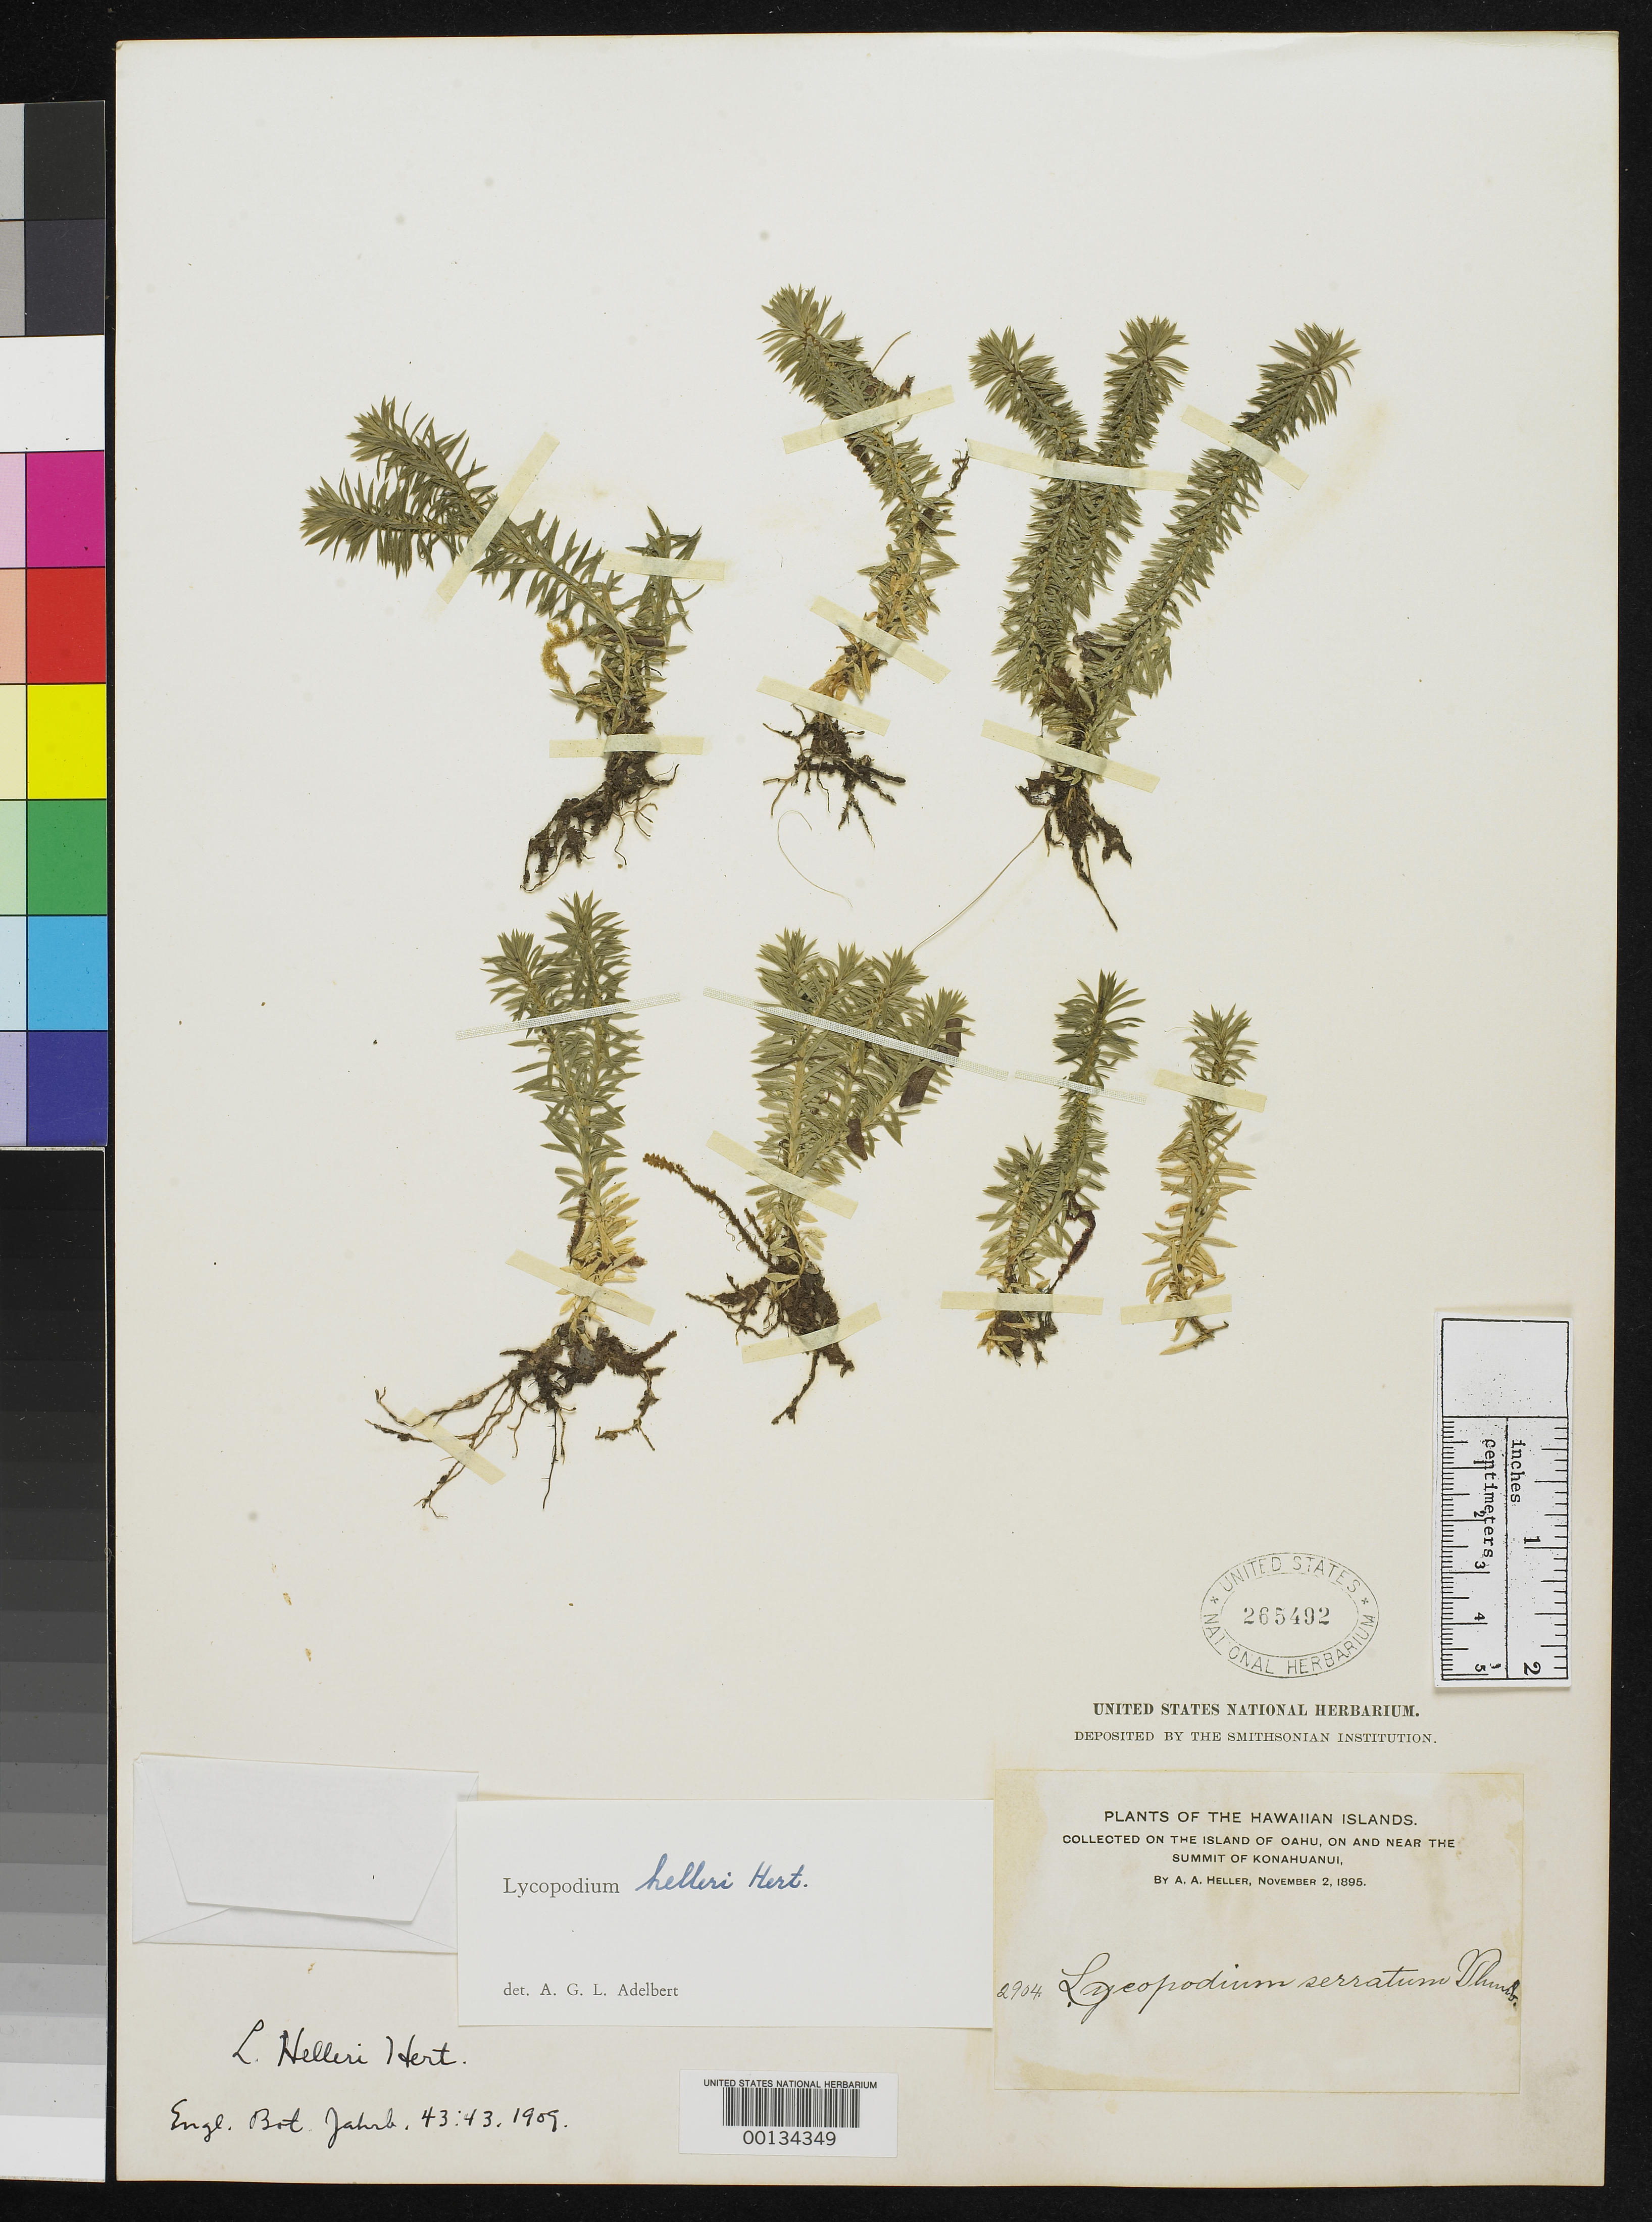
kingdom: Plantae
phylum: Tracheophyta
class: Lycopodiopsida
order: Lycopodiales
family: Lycopodiaceae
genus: Lycopodium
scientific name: Lycopodium helleri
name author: Herter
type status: Type Collection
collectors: A. A. Heller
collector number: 2904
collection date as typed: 02 Nov 1895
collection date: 1895-11-02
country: United States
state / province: Hawaii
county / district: Honolulu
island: Oahu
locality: Near summit of Konahuanui.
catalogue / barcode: US 265492